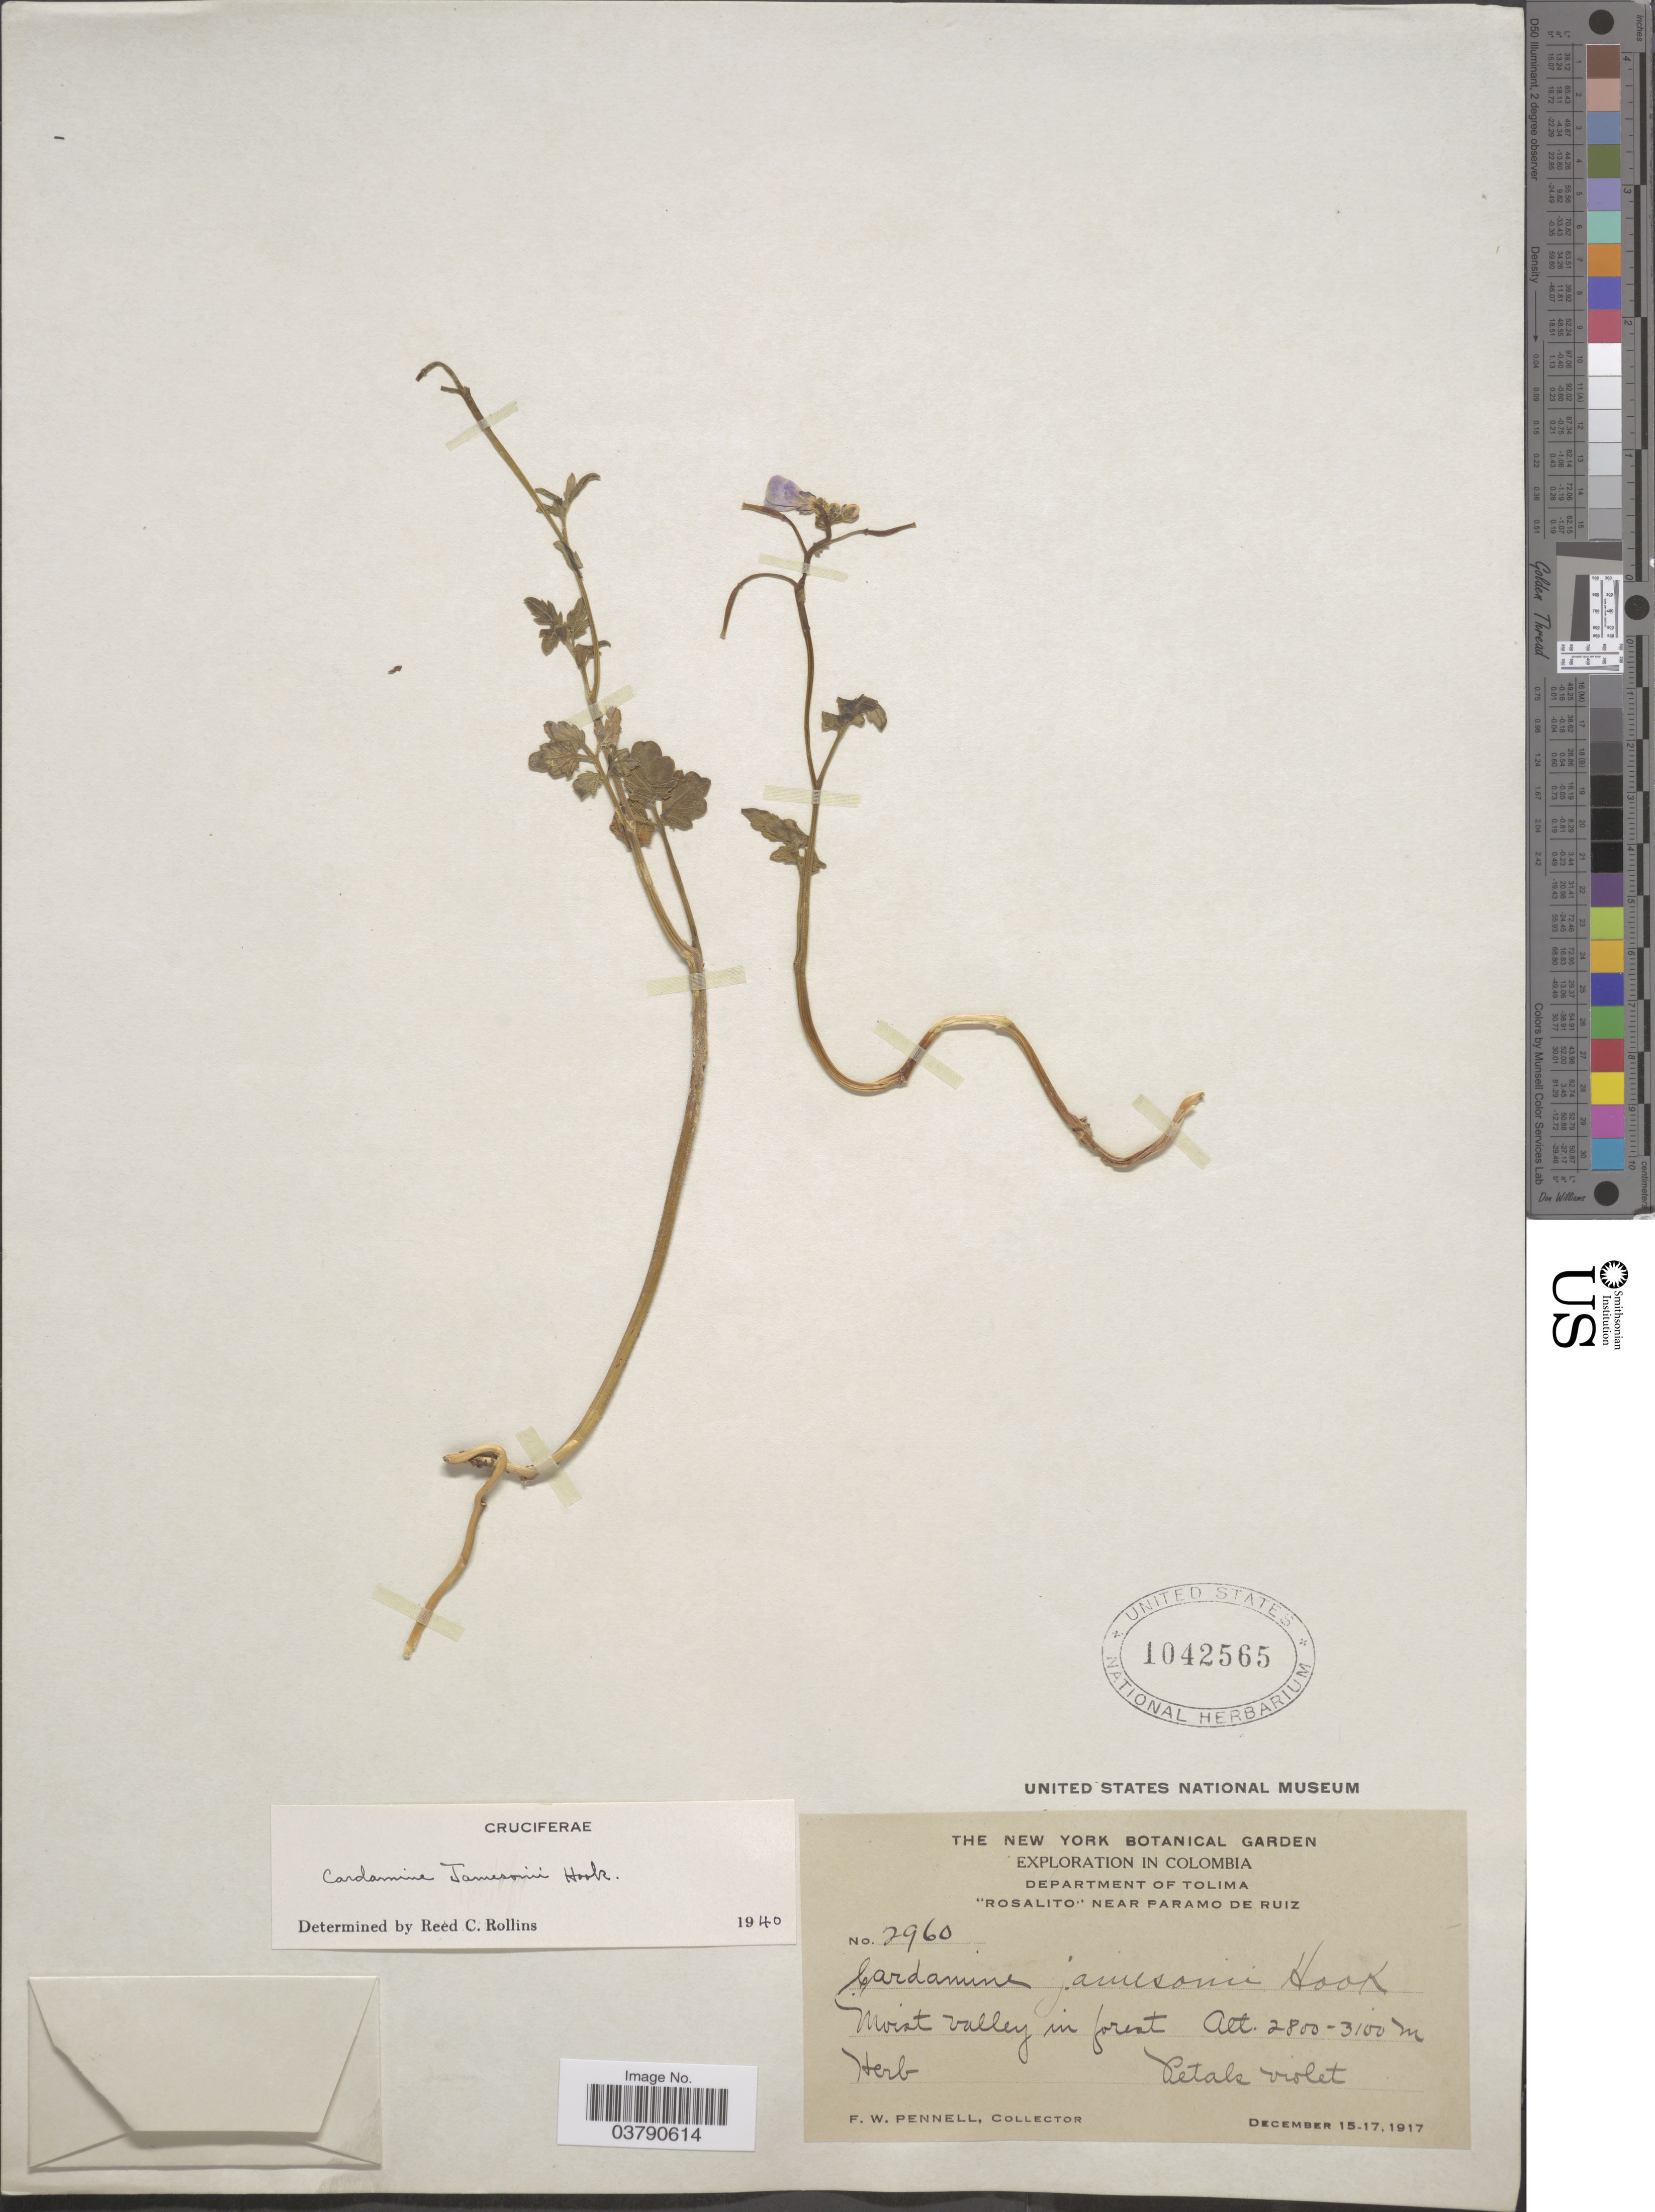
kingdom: Plantae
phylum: Tracheophyta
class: Magnoliopsida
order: Brassicales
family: Brassicaceae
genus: Cardamine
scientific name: Cardamine jamesonii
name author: Hook.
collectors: F. W. Pennell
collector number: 2960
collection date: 1917-12-15/1917-12-17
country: Colombia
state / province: Tolima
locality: Department of Tolima. "Rosalito" near Paramo de Ruiz.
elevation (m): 2800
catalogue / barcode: US 1042565